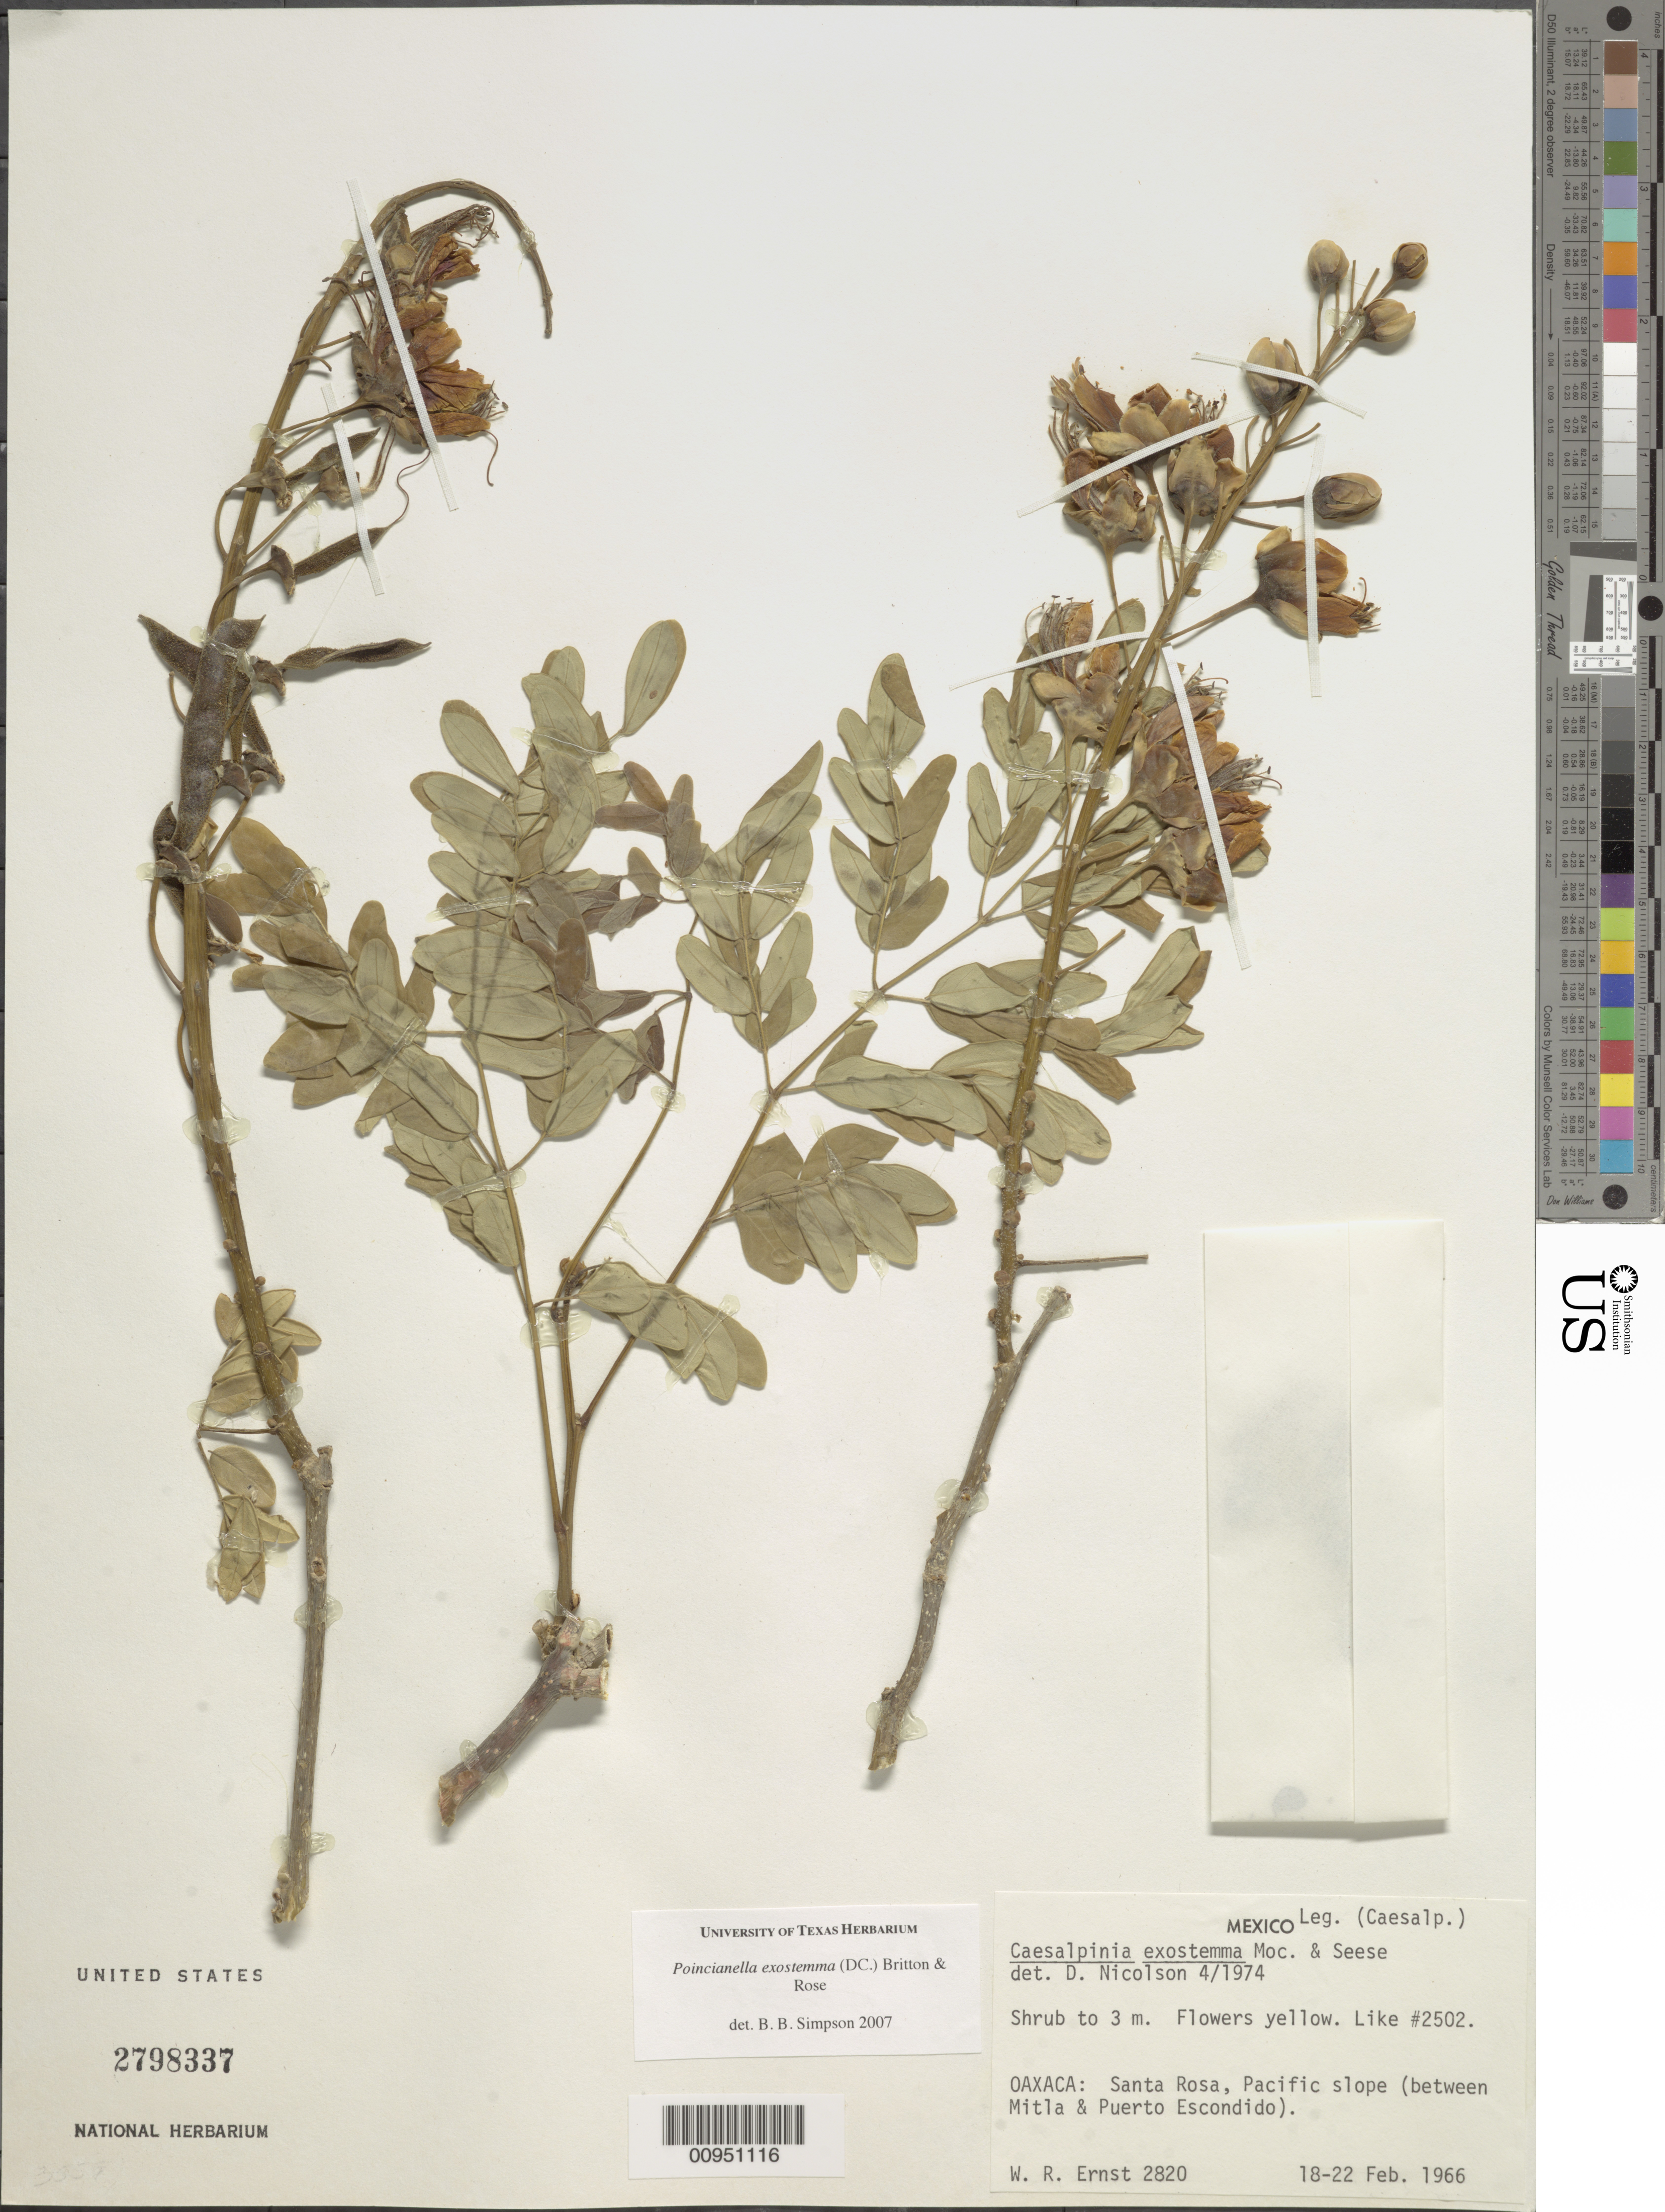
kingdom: Plantae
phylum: Tracheophyta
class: Magnoliopsida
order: Fabales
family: Fabaceae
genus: Erythrostemon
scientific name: Erythrostemon exostemma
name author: (Moc. & Sessé ex DC.) Gagnon & G.P. Lewis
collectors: W. R. Ernst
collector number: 2820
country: Mexico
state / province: Oaxaca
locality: Santa Rosa, pacific slope, between Mitla and Puerato Escondido.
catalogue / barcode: US 2798337